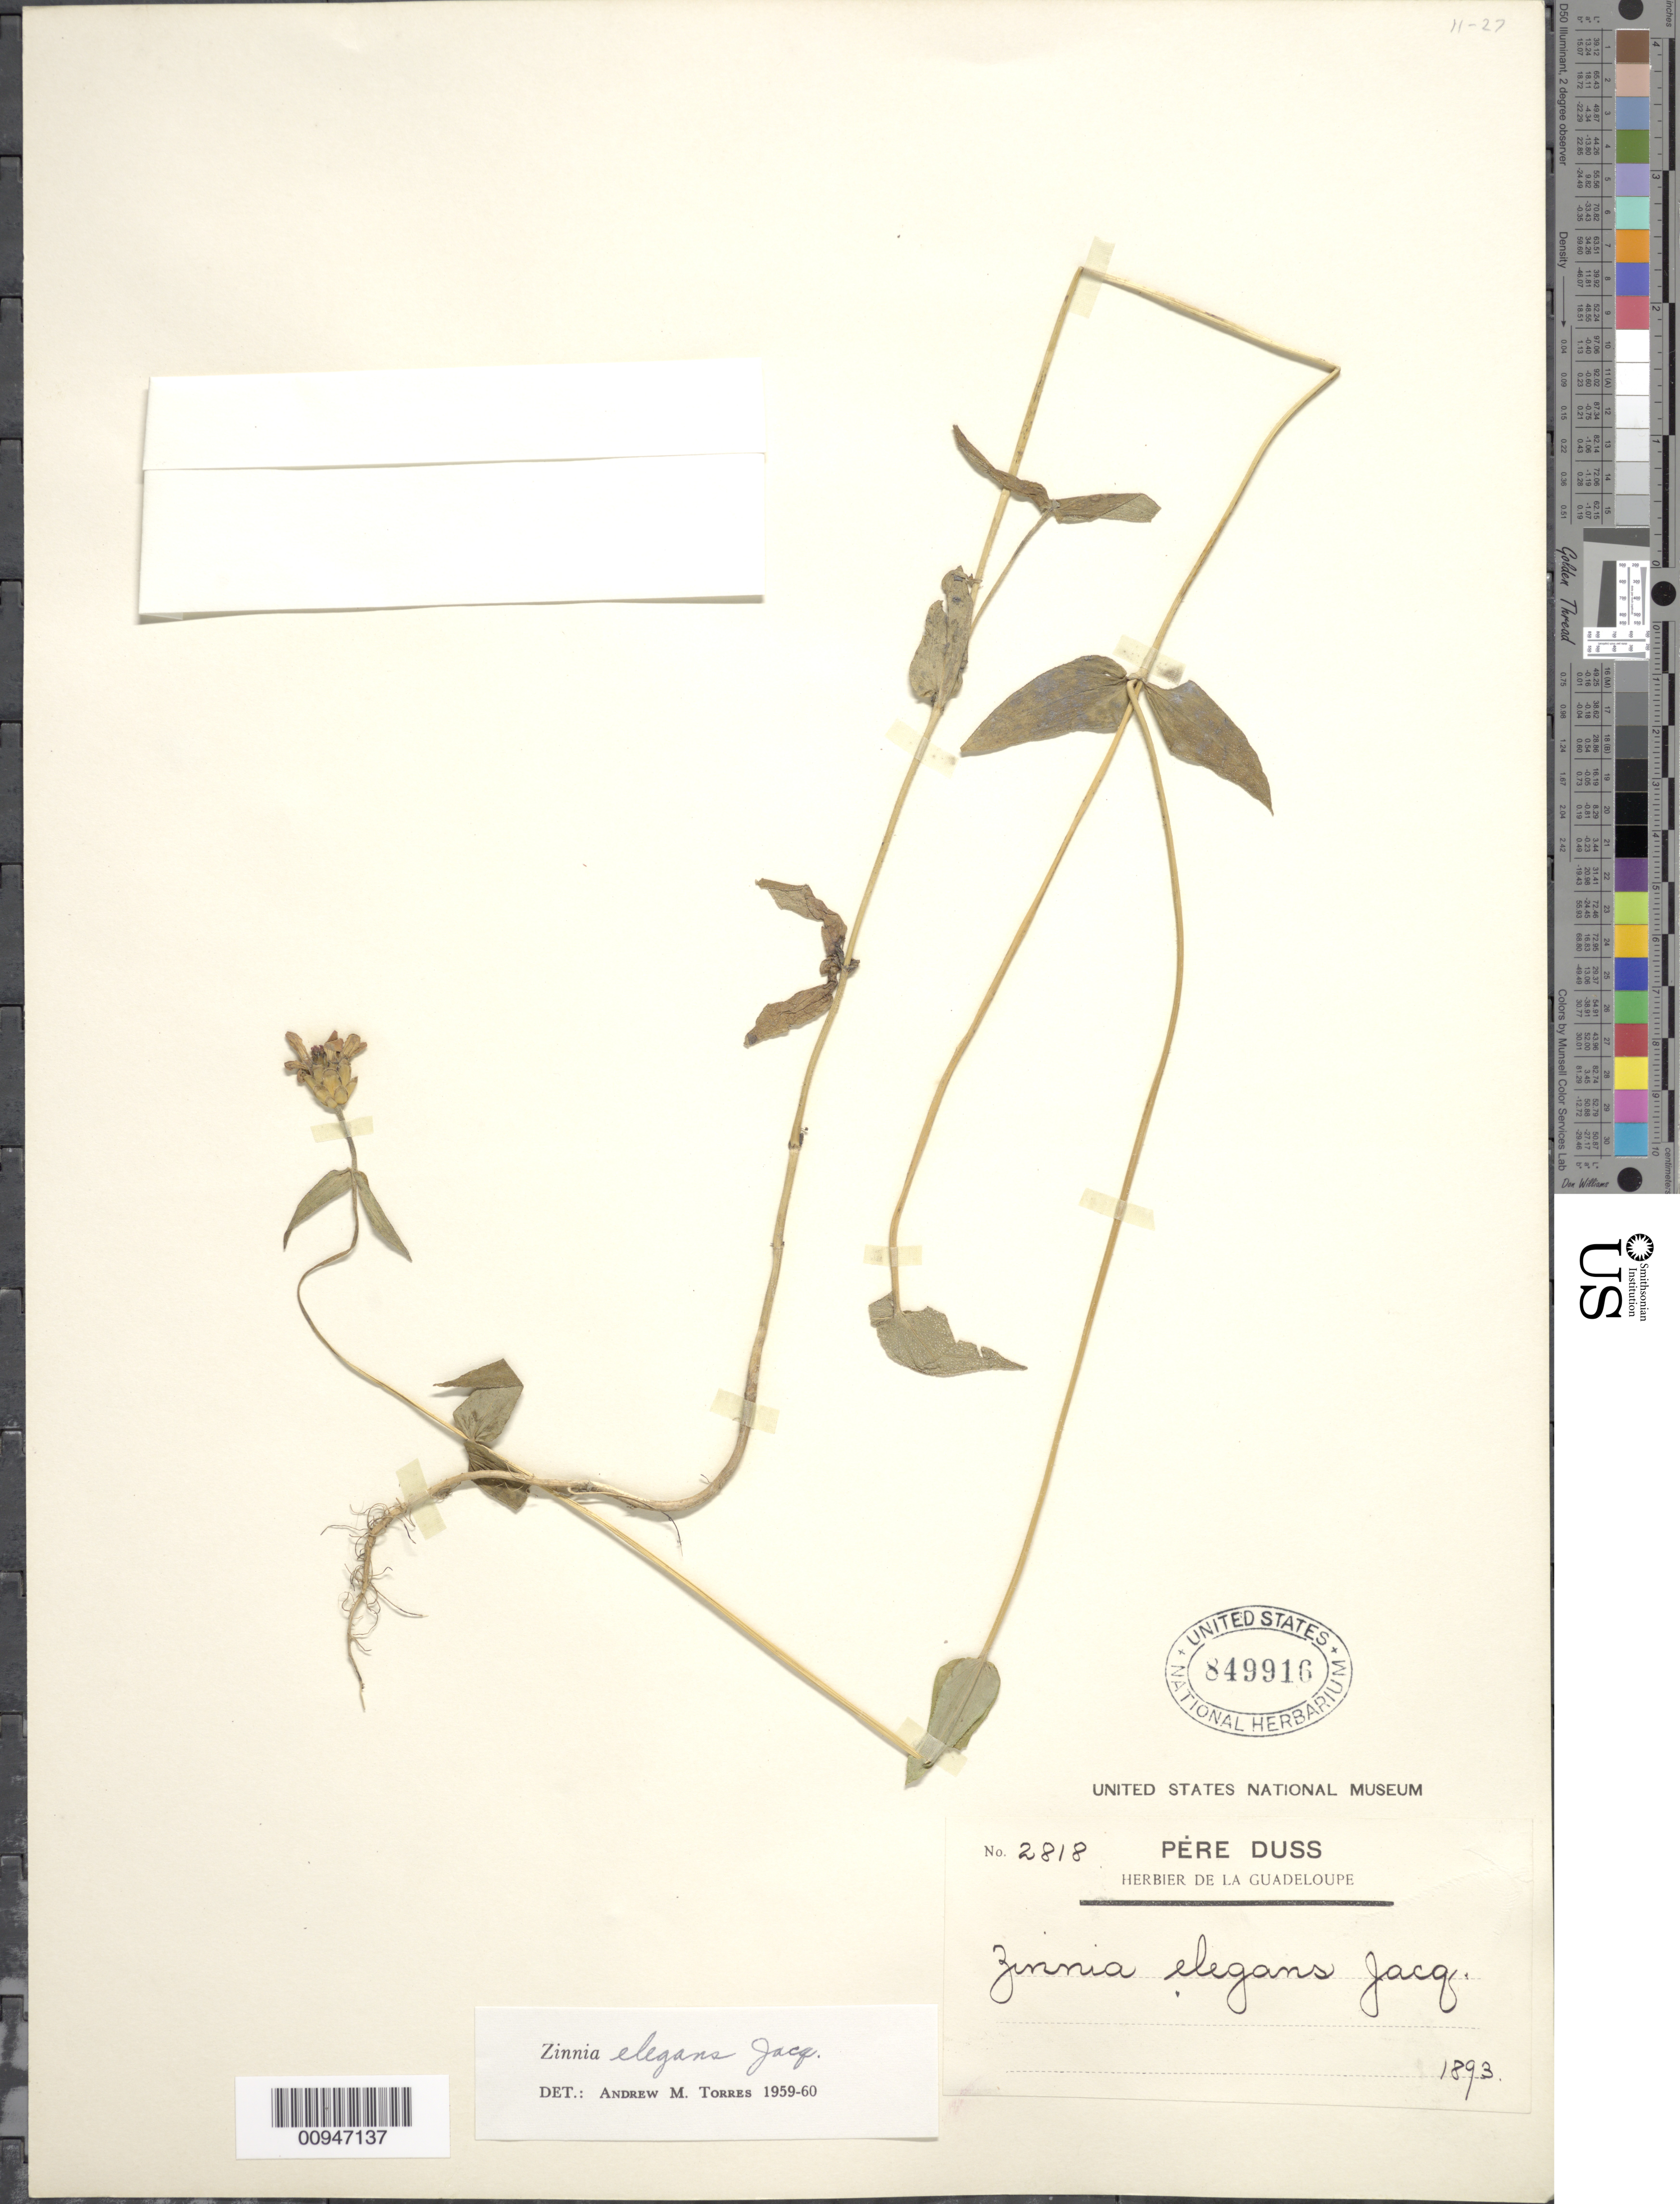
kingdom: Plantae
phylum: Tracheophyta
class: Magnoliopsida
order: Asterales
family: Asteraceae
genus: Zinnia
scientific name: Zinnia elegans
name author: Jacq.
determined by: Torres, A. M.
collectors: Père Duss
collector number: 2818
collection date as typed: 1893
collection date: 1893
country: Guadeloupe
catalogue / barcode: US 849916